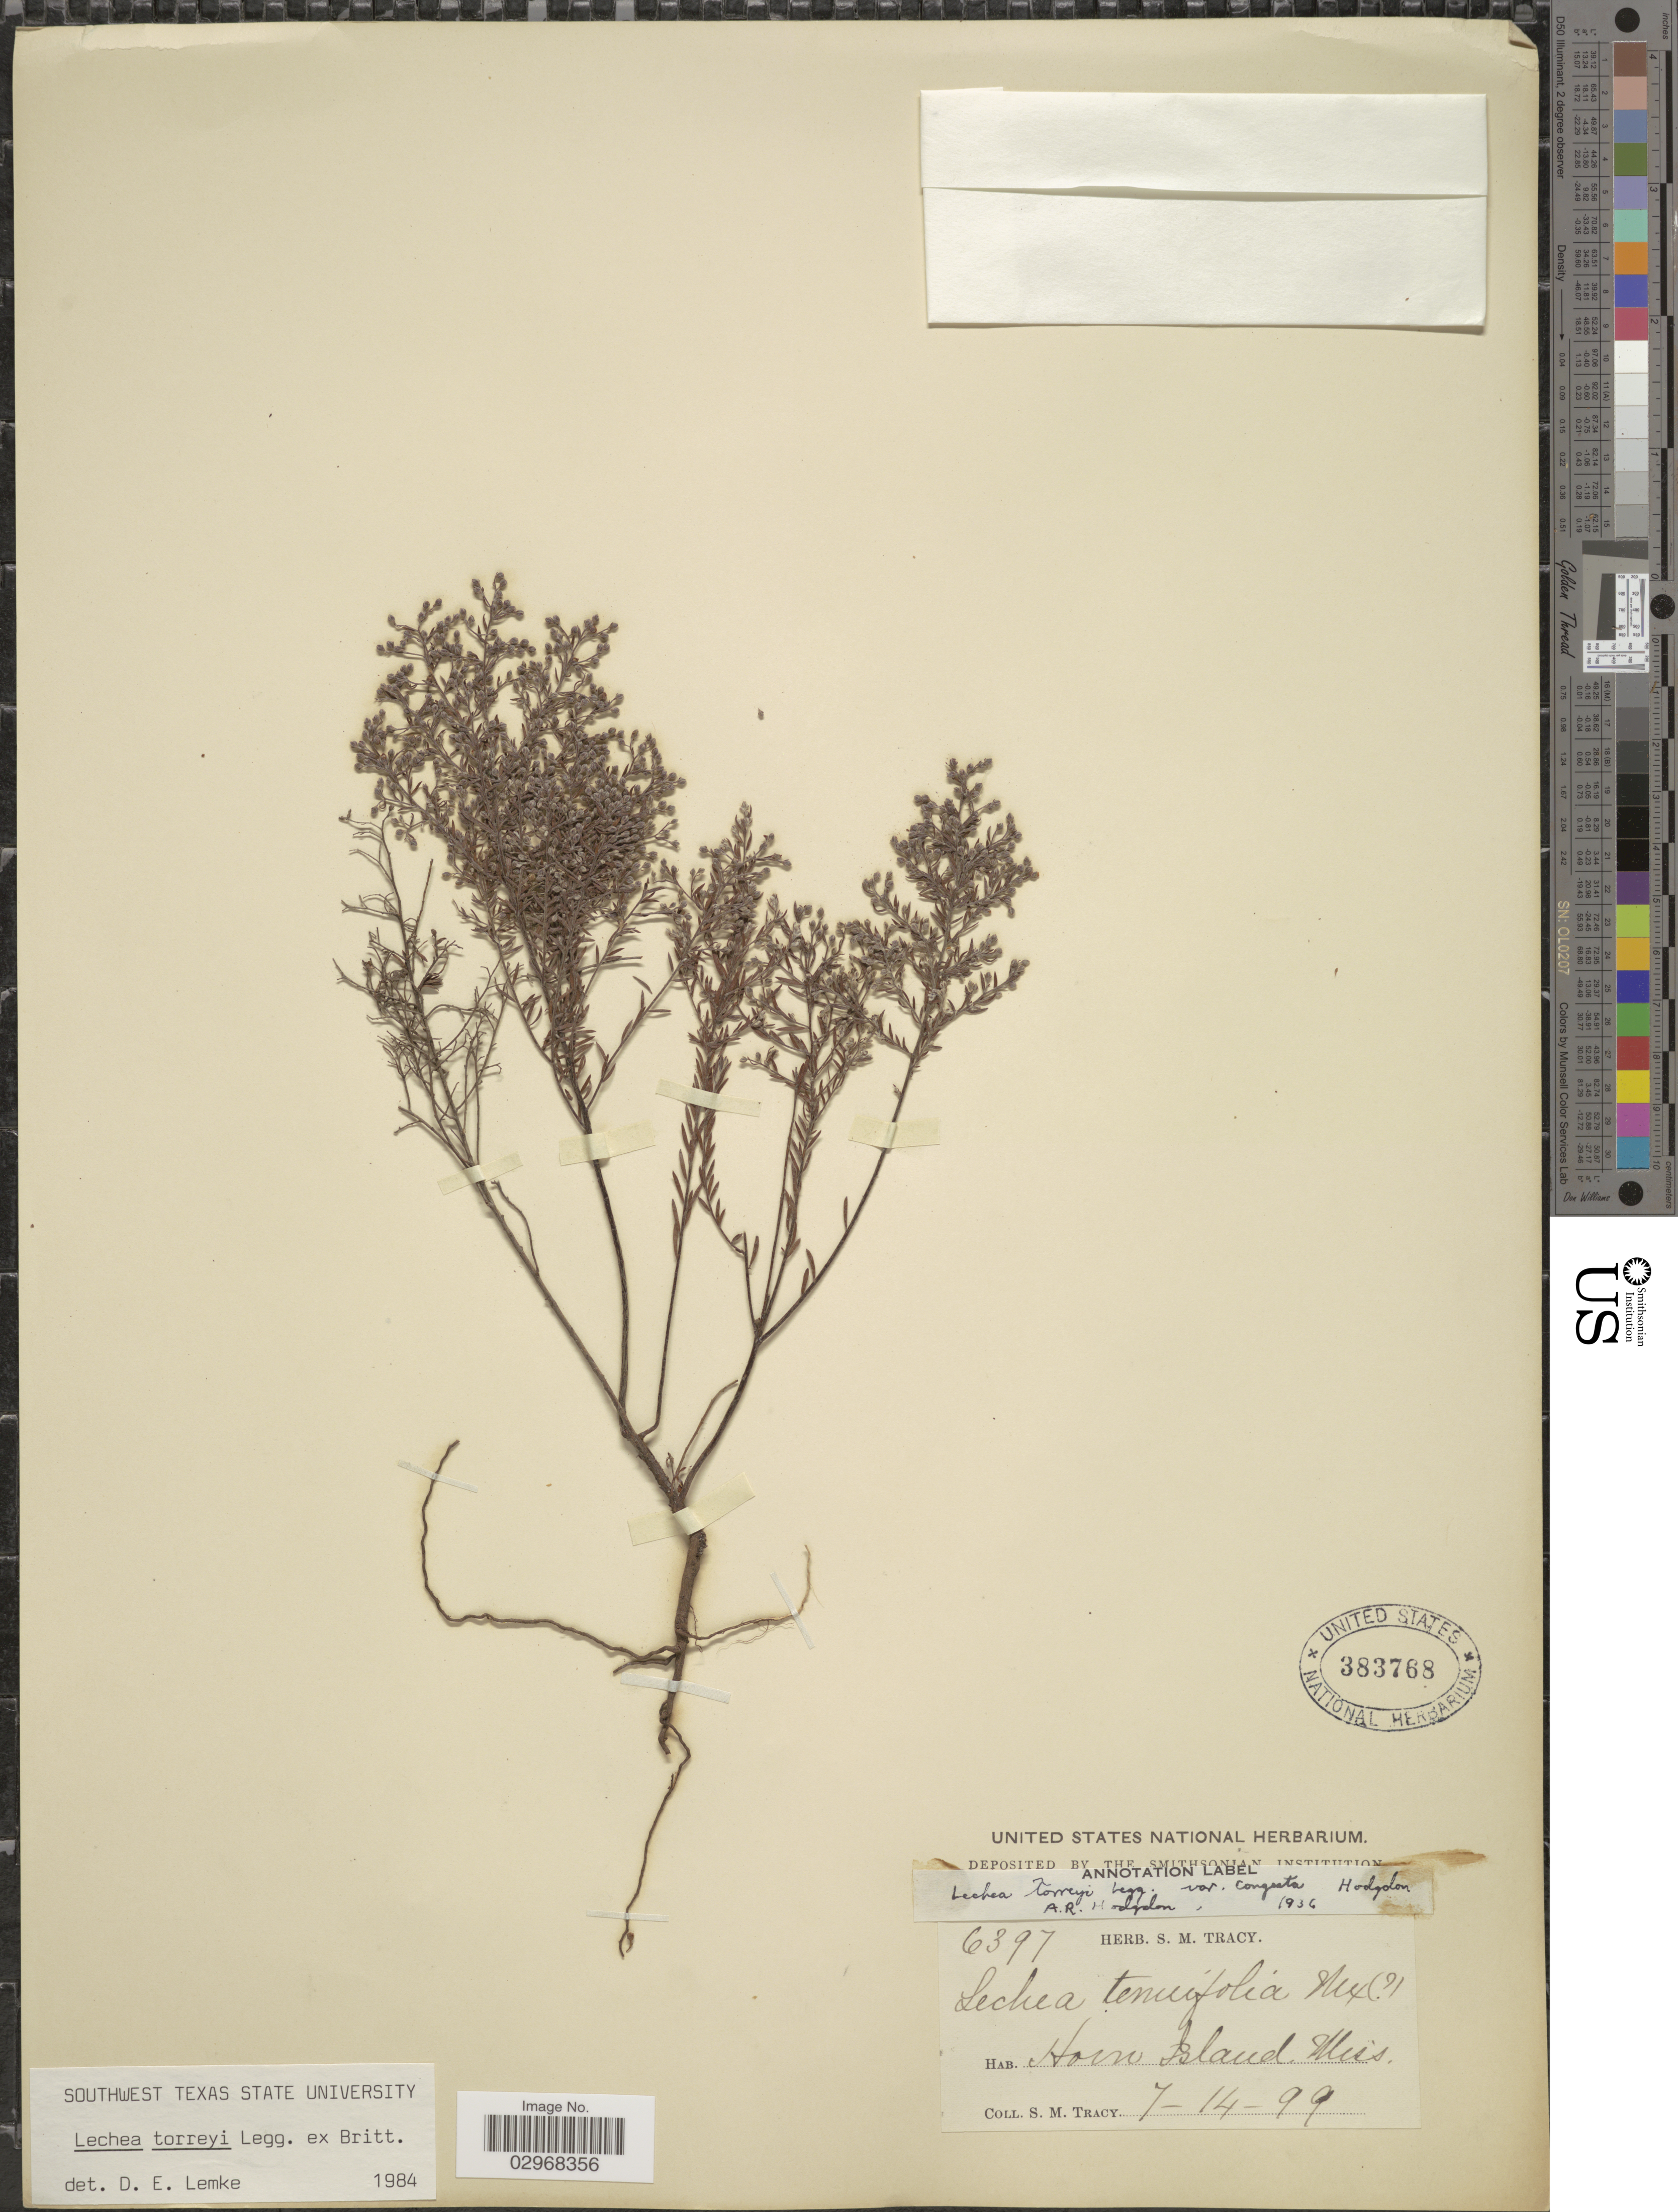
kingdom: Plantae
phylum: Tracheophyta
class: Magnoliopsida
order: Malvales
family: Cistaceae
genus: Lechea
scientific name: Lechea torreyi var. congesta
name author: Hodgdon ex D. E. Lemke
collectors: S. M. Tracy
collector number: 6397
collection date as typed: Transcribed d/m/y: 14/7/99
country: United States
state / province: Mississippi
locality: Horn Island.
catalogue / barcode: US 383768